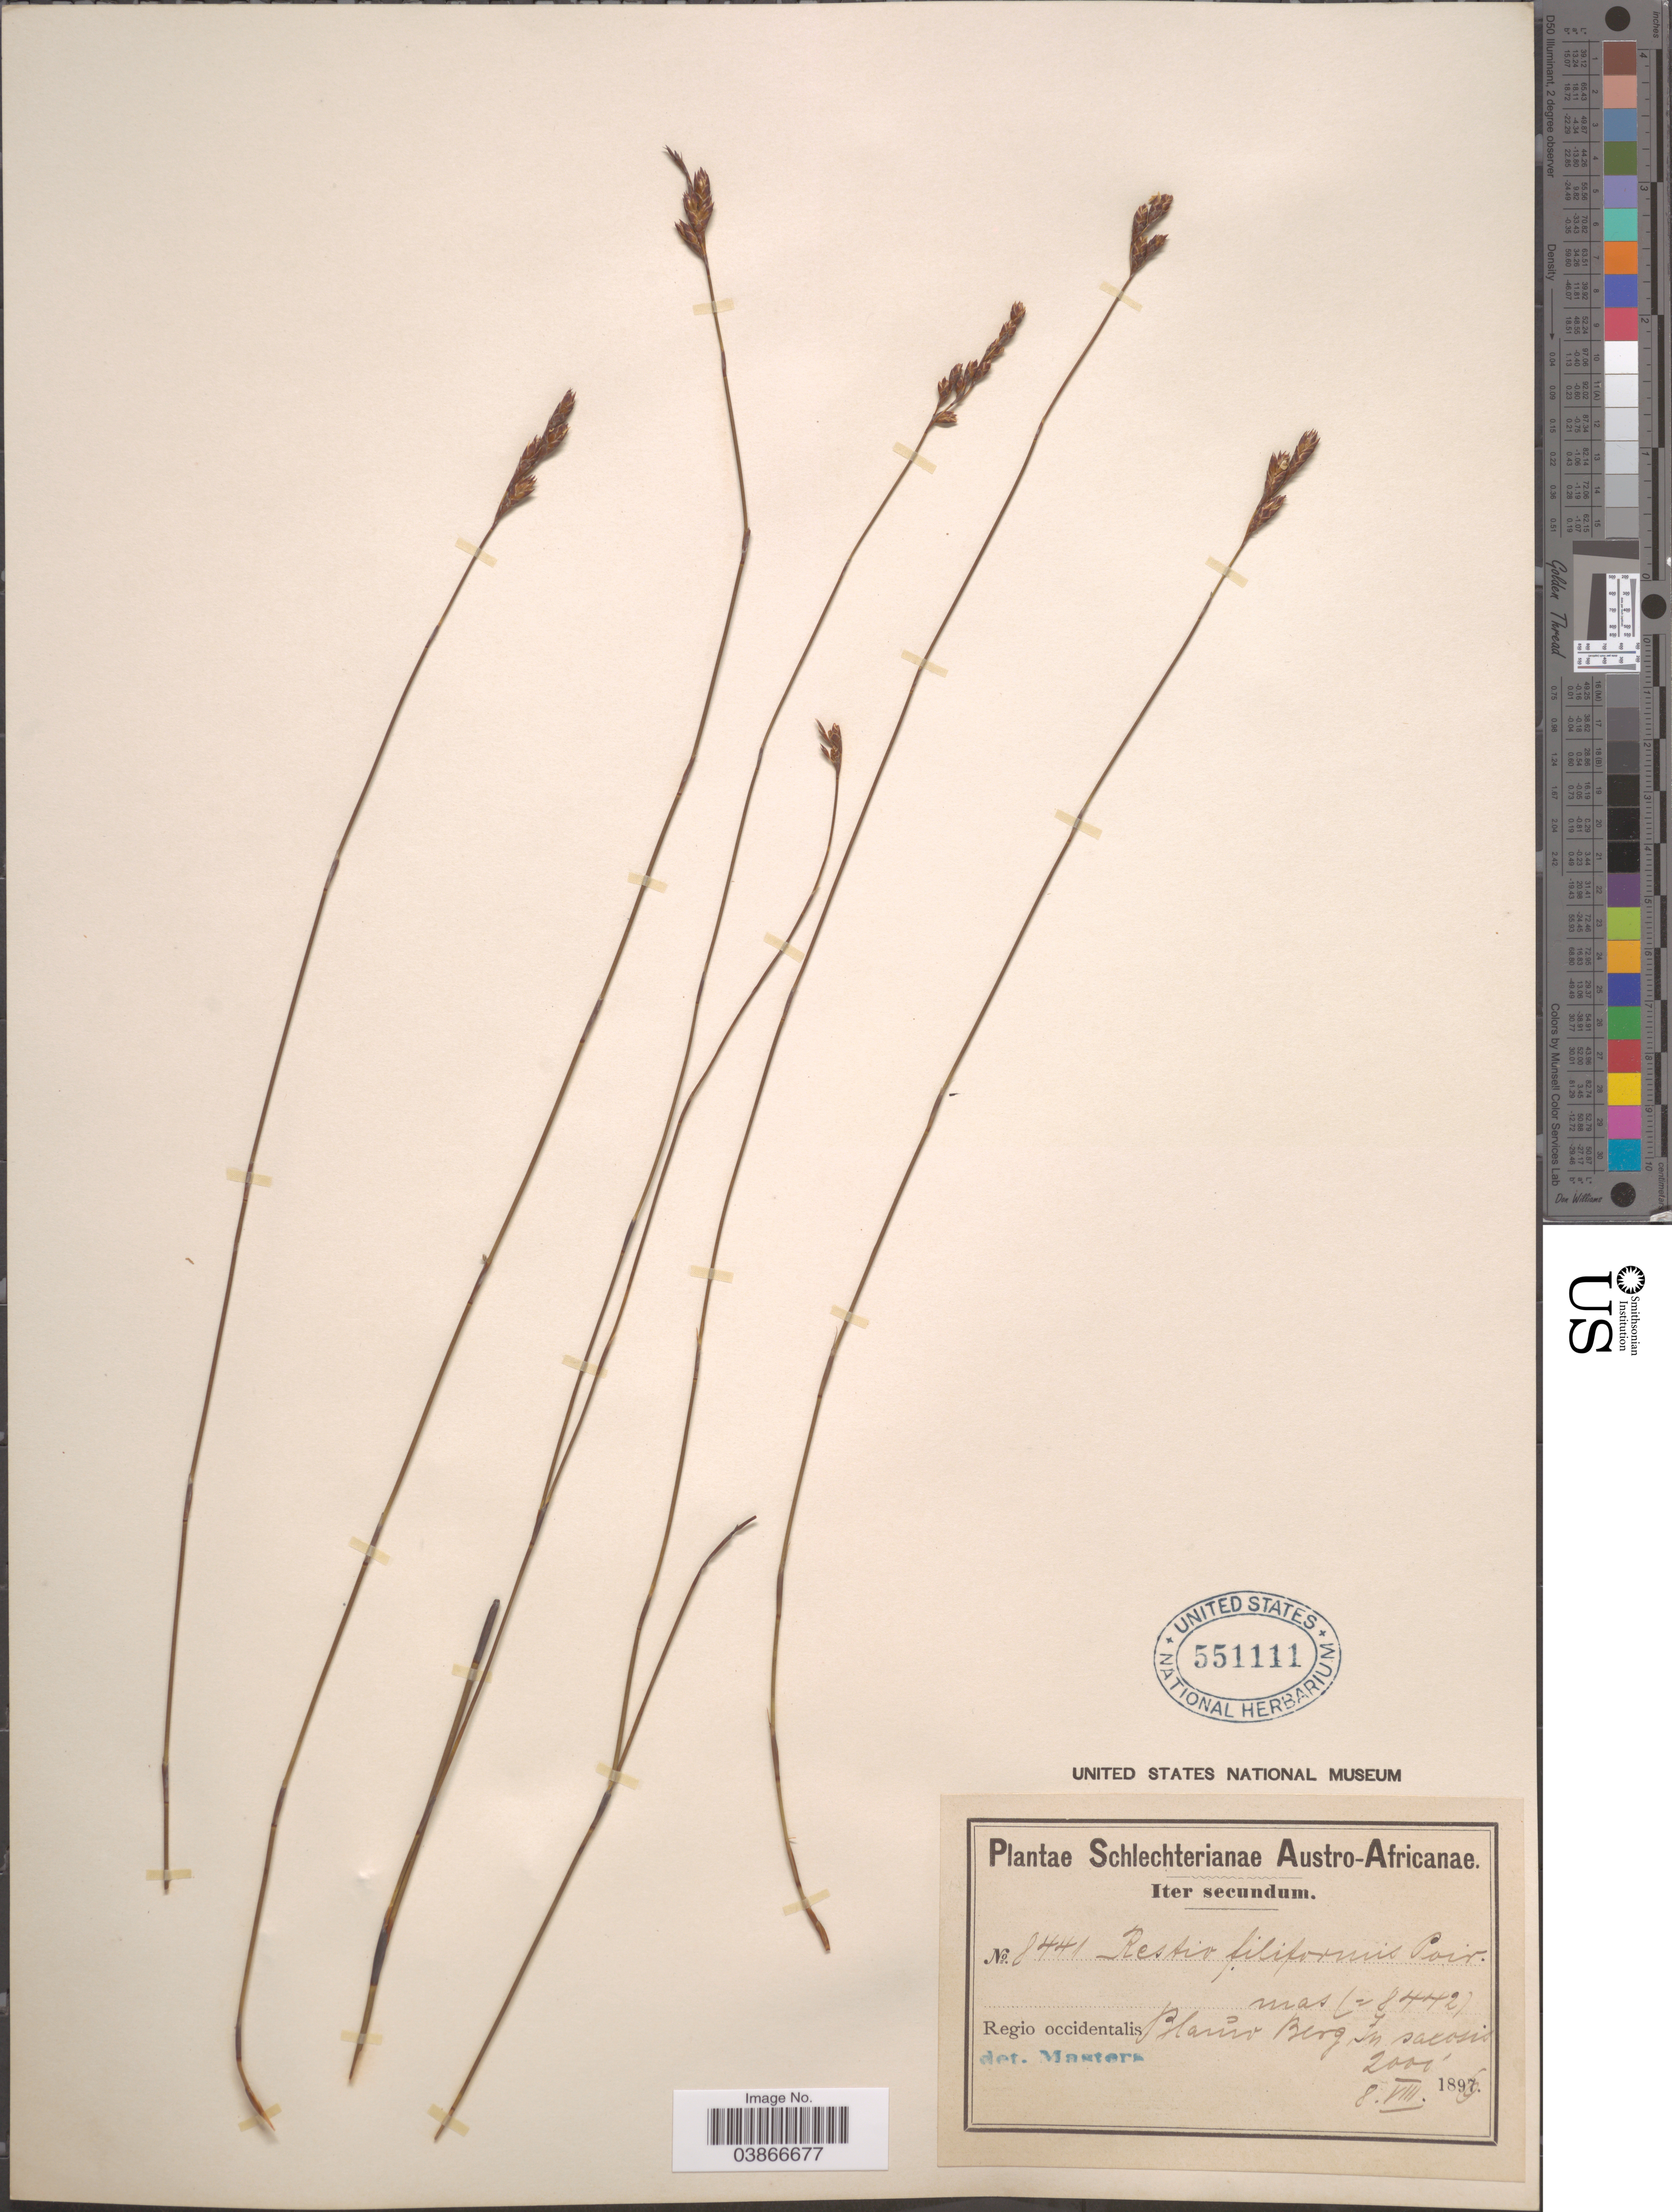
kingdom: Plantae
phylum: Tracheophyta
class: Liliopsida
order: Poales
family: Restionaceae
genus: Restio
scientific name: Restio filiformis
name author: Poir.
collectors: Schlechter, --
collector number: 8441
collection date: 1896-08-08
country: South Africa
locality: Austro-Africanæ. Regio occidentalis Blauro Berg In saxosis.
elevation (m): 610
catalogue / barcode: US 551111